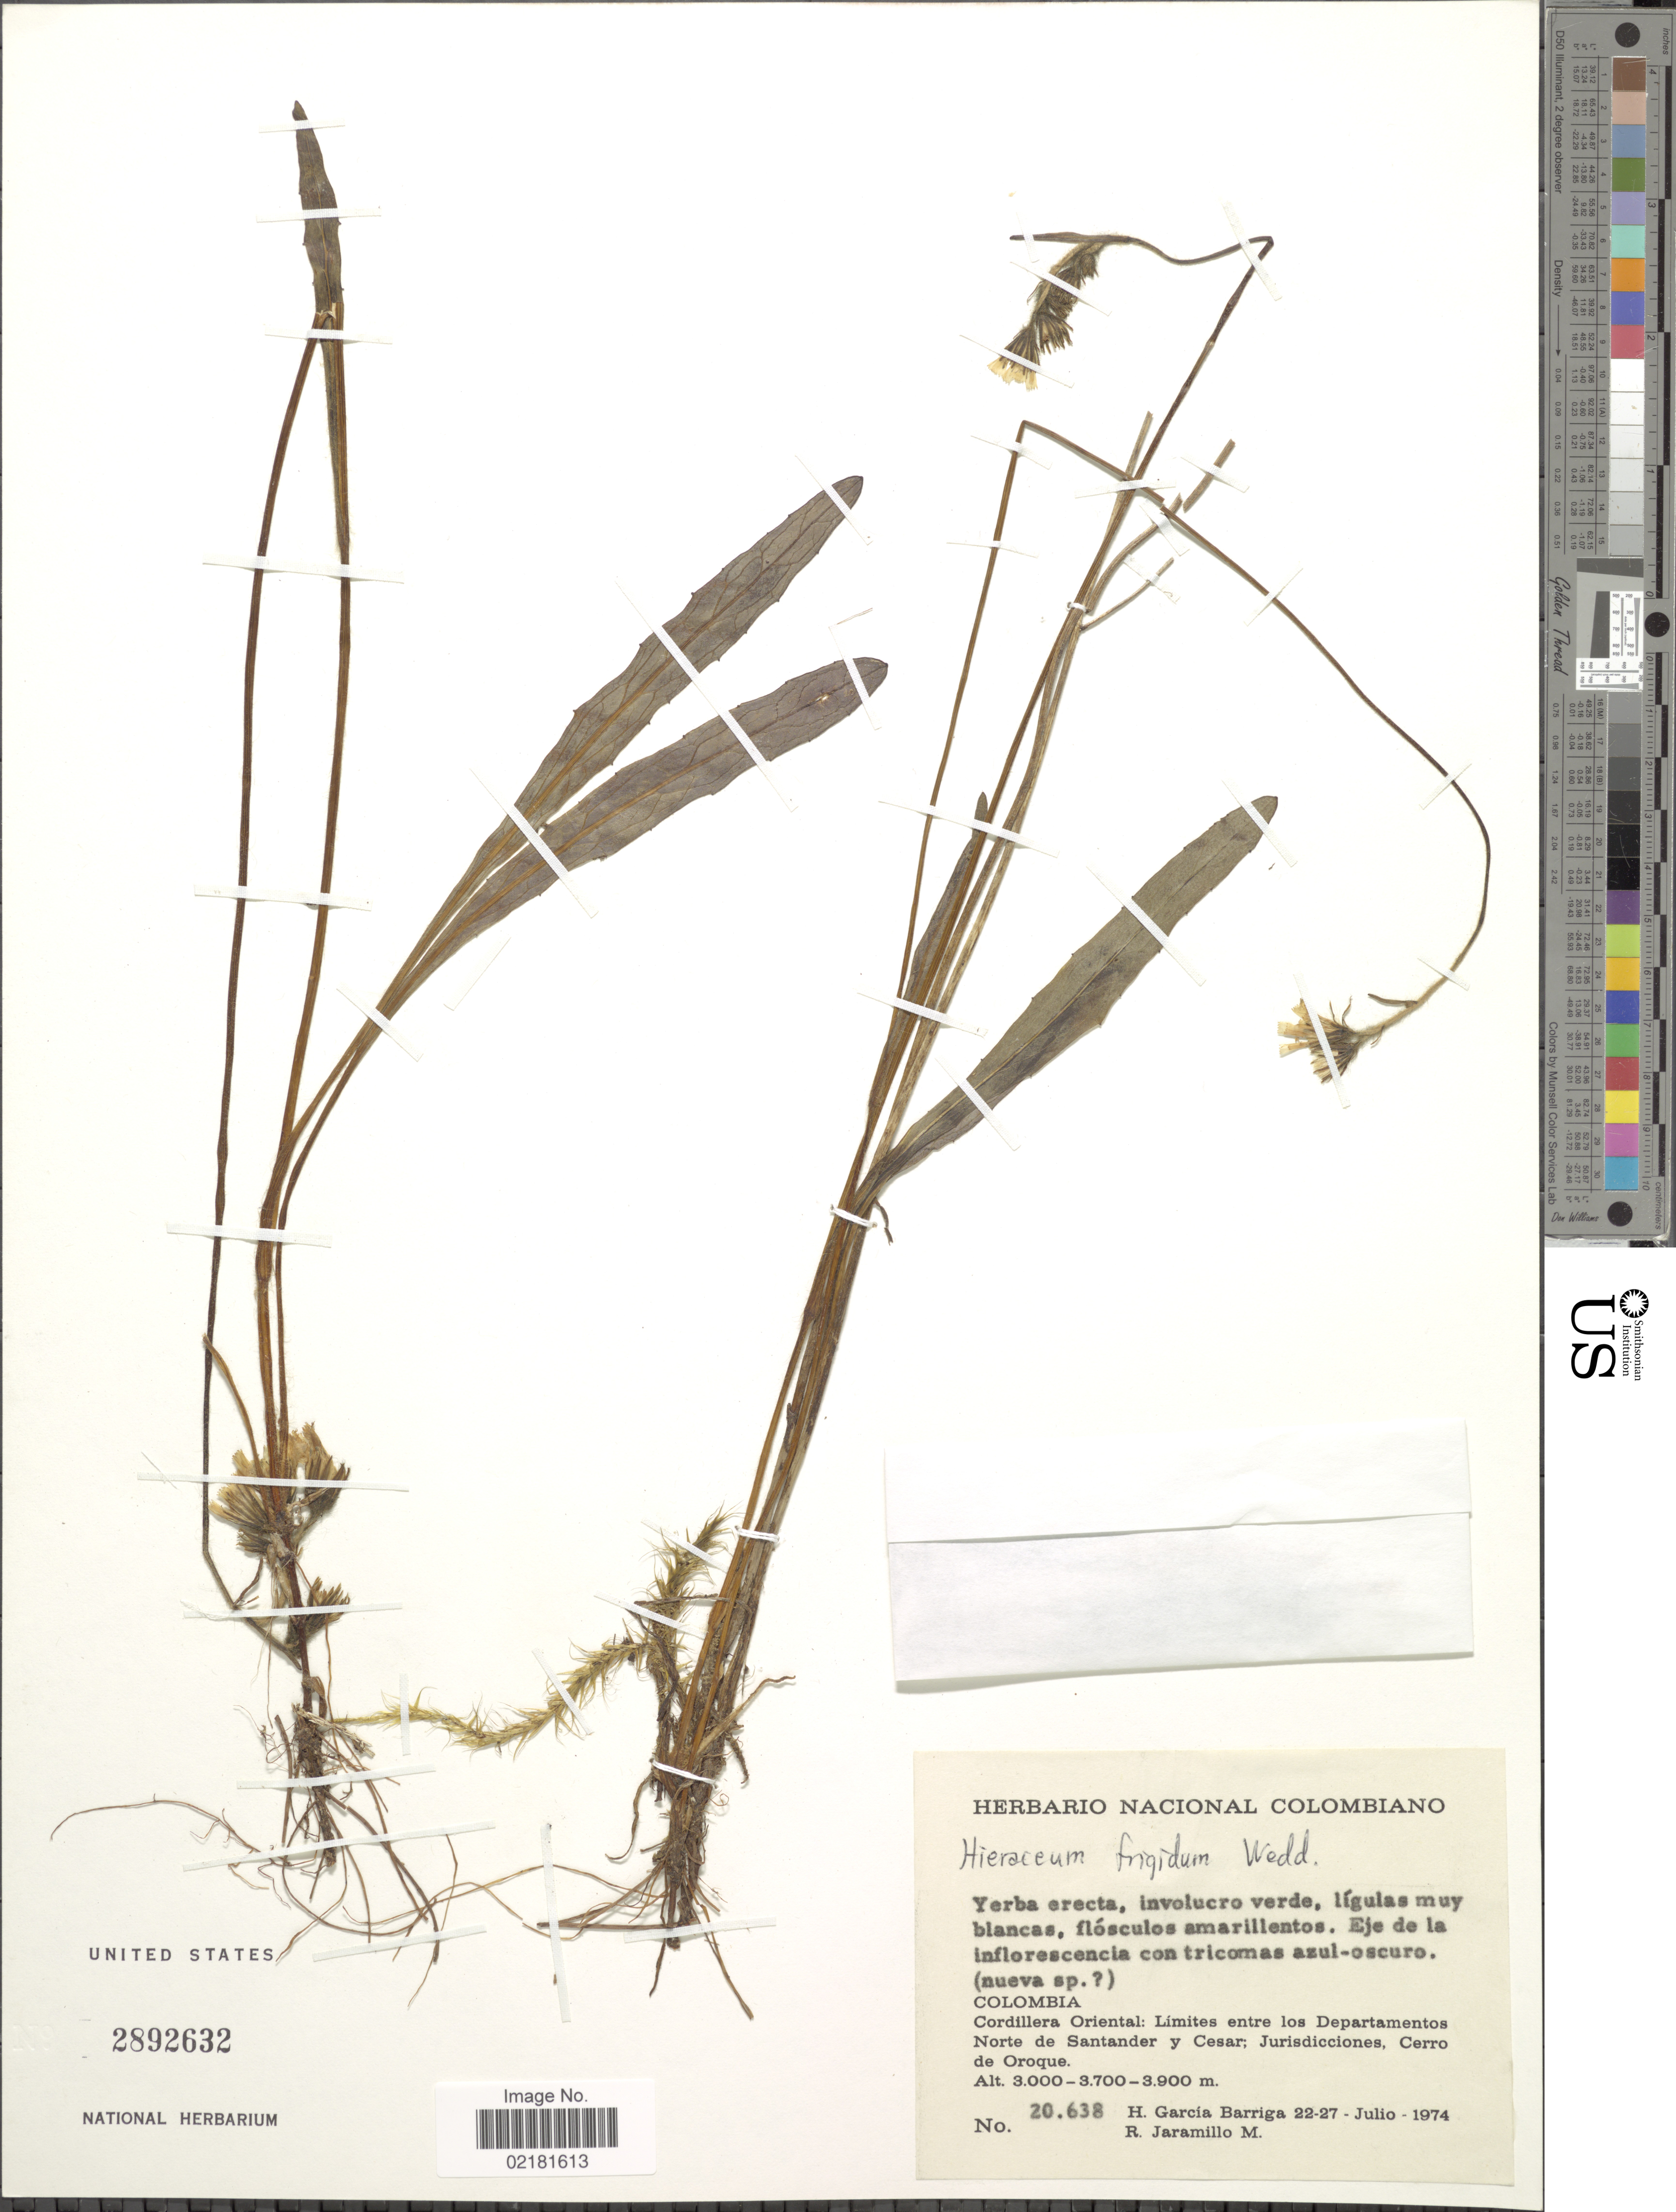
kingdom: Plantae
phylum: Tracheophyta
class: Magnoliopsida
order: Asterales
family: Asteraceae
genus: Hieracium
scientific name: Hieracium jubatum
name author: Fr.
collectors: H. García Barriga & R. Jaramillo M.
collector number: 20638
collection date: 1974-07-22/1974-07-27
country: Colombia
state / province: Norte de Santander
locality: Limites entre los Departamentos norte de Santander y Cesar, Jurisdicciones, Cerro de Oroque.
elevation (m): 3000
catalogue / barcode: US 2892632